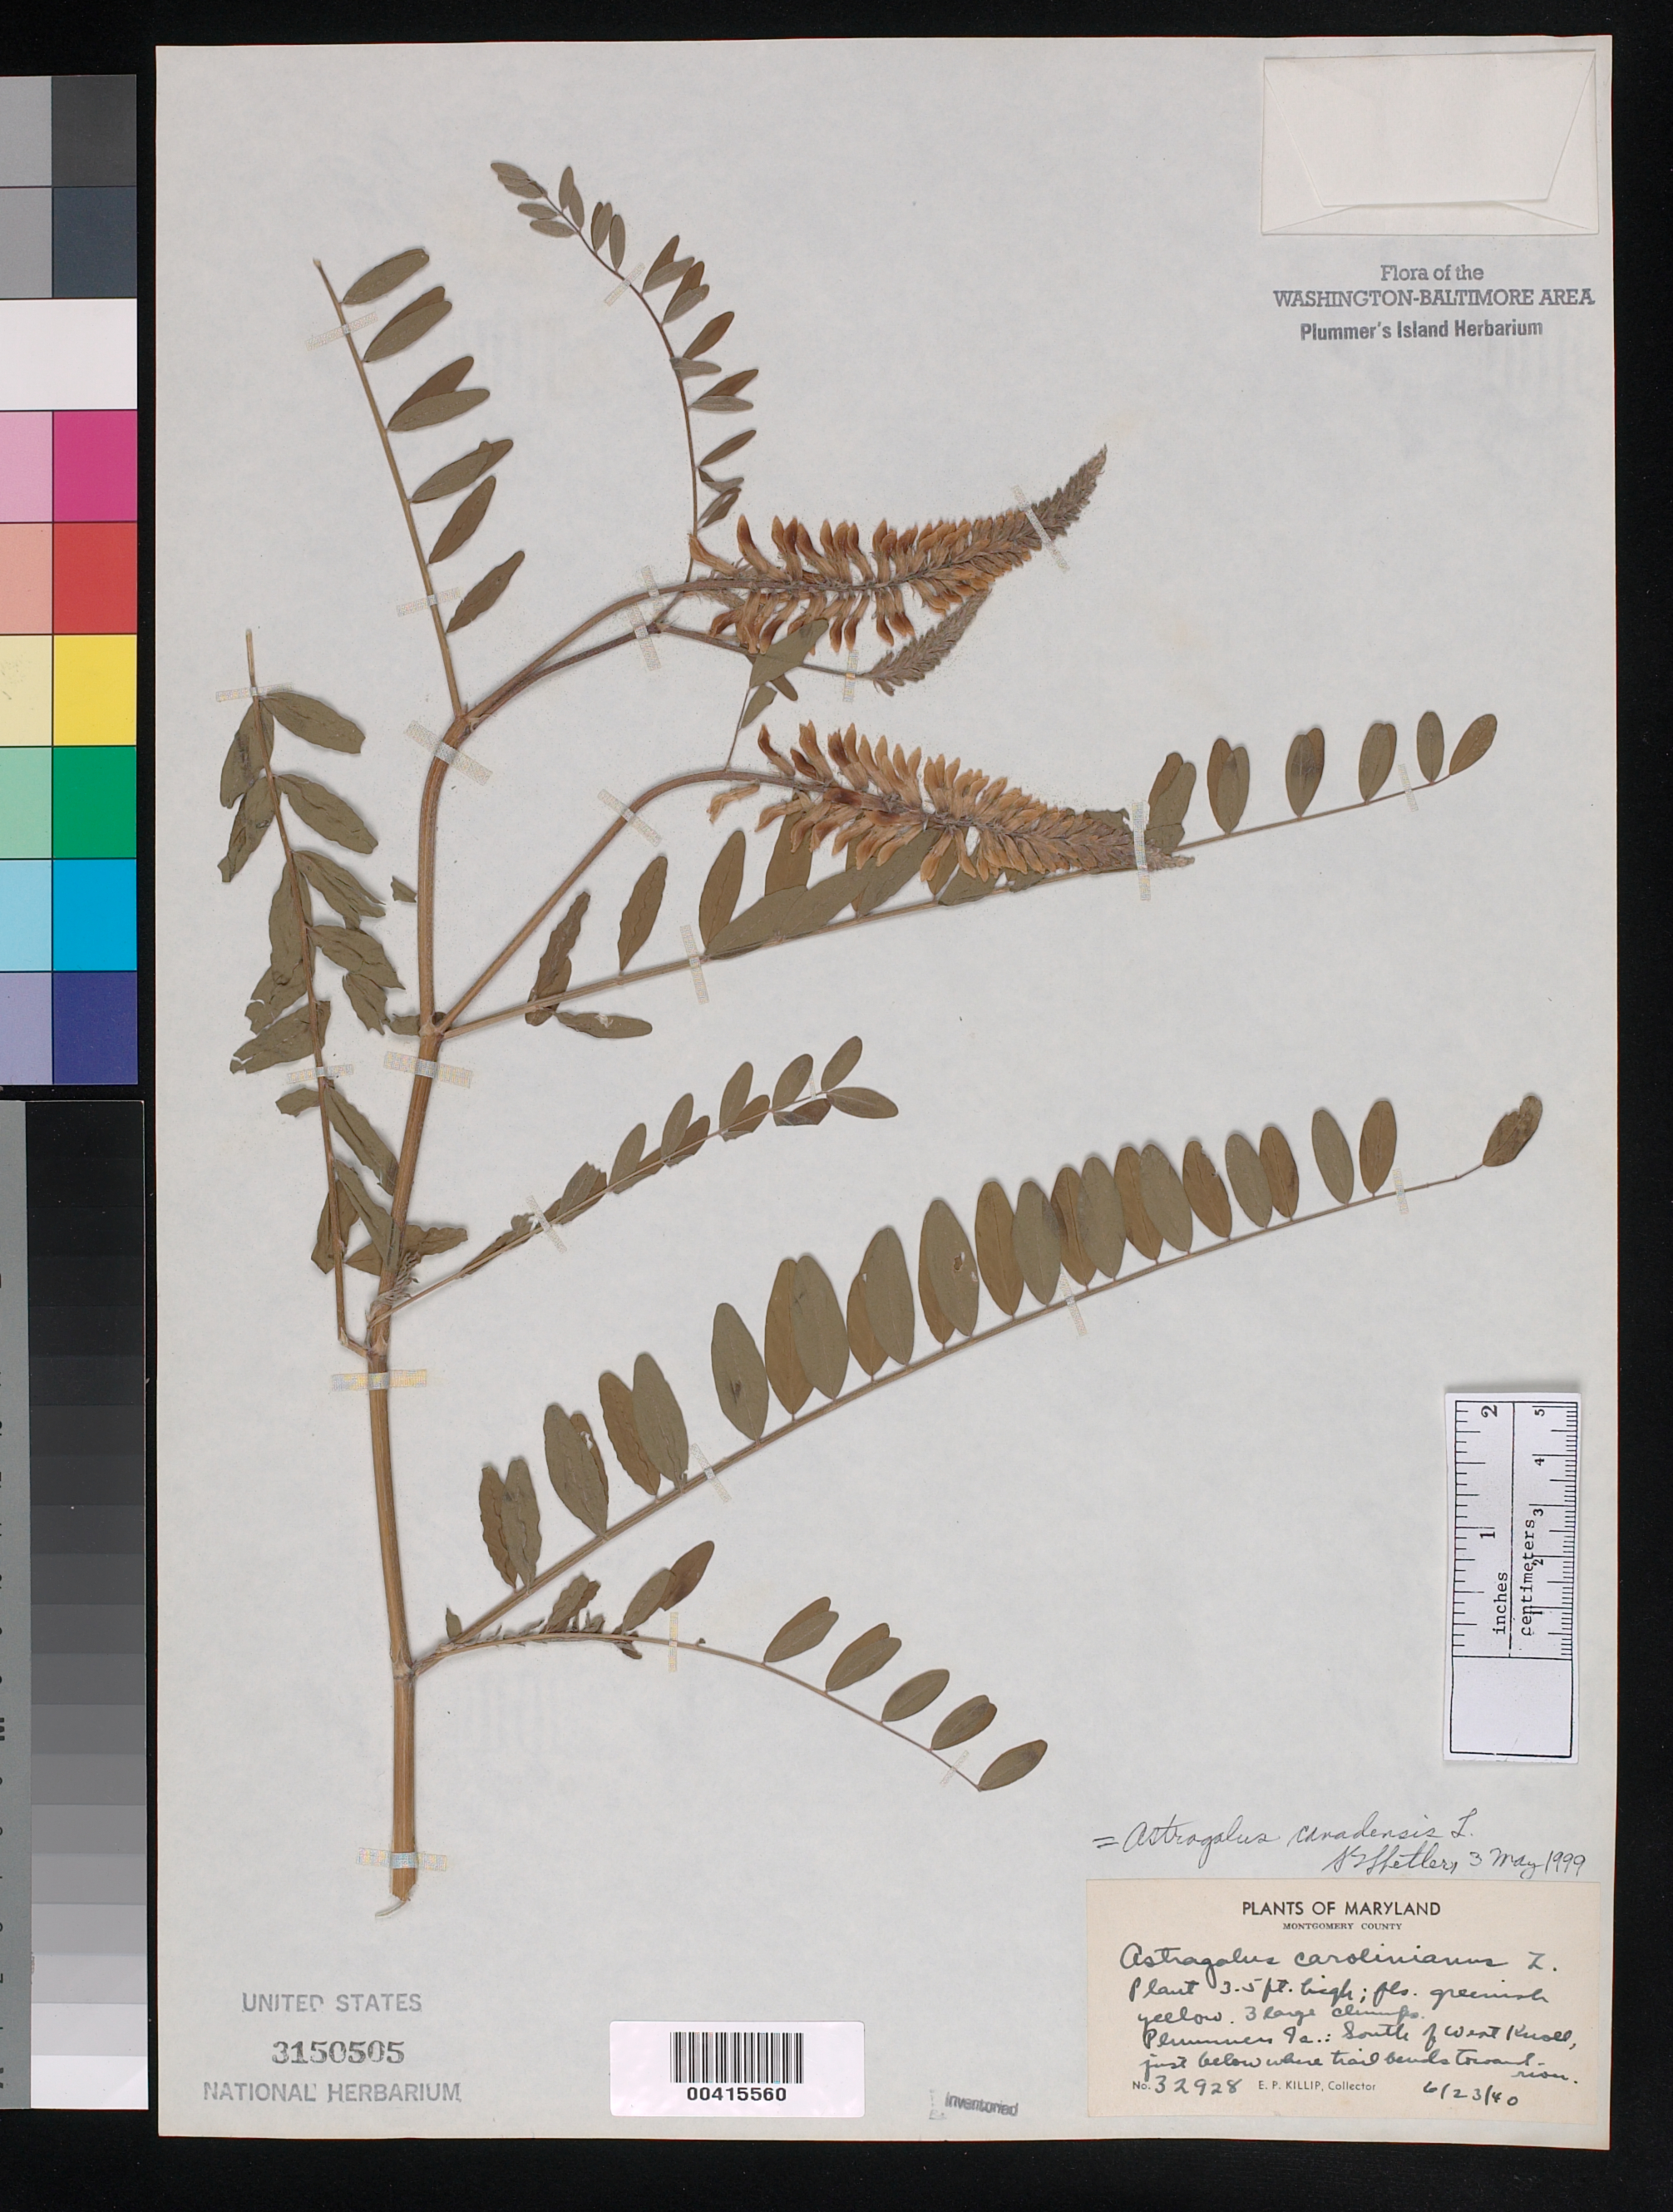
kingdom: Plantae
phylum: Tracheophyta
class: Magnoliopsida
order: Fabales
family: Fabaceae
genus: Astragalus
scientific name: Astragalus canadensis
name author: L.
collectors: E. P. Killip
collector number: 32928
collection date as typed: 23 Jun 1940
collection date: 1940-06-23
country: United States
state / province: Maryland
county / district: Montgomery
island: Plummers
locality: Plummer's Island; south of west knoll, just below where trail bends toward River C. & O. Canal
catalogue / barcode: US 3150505